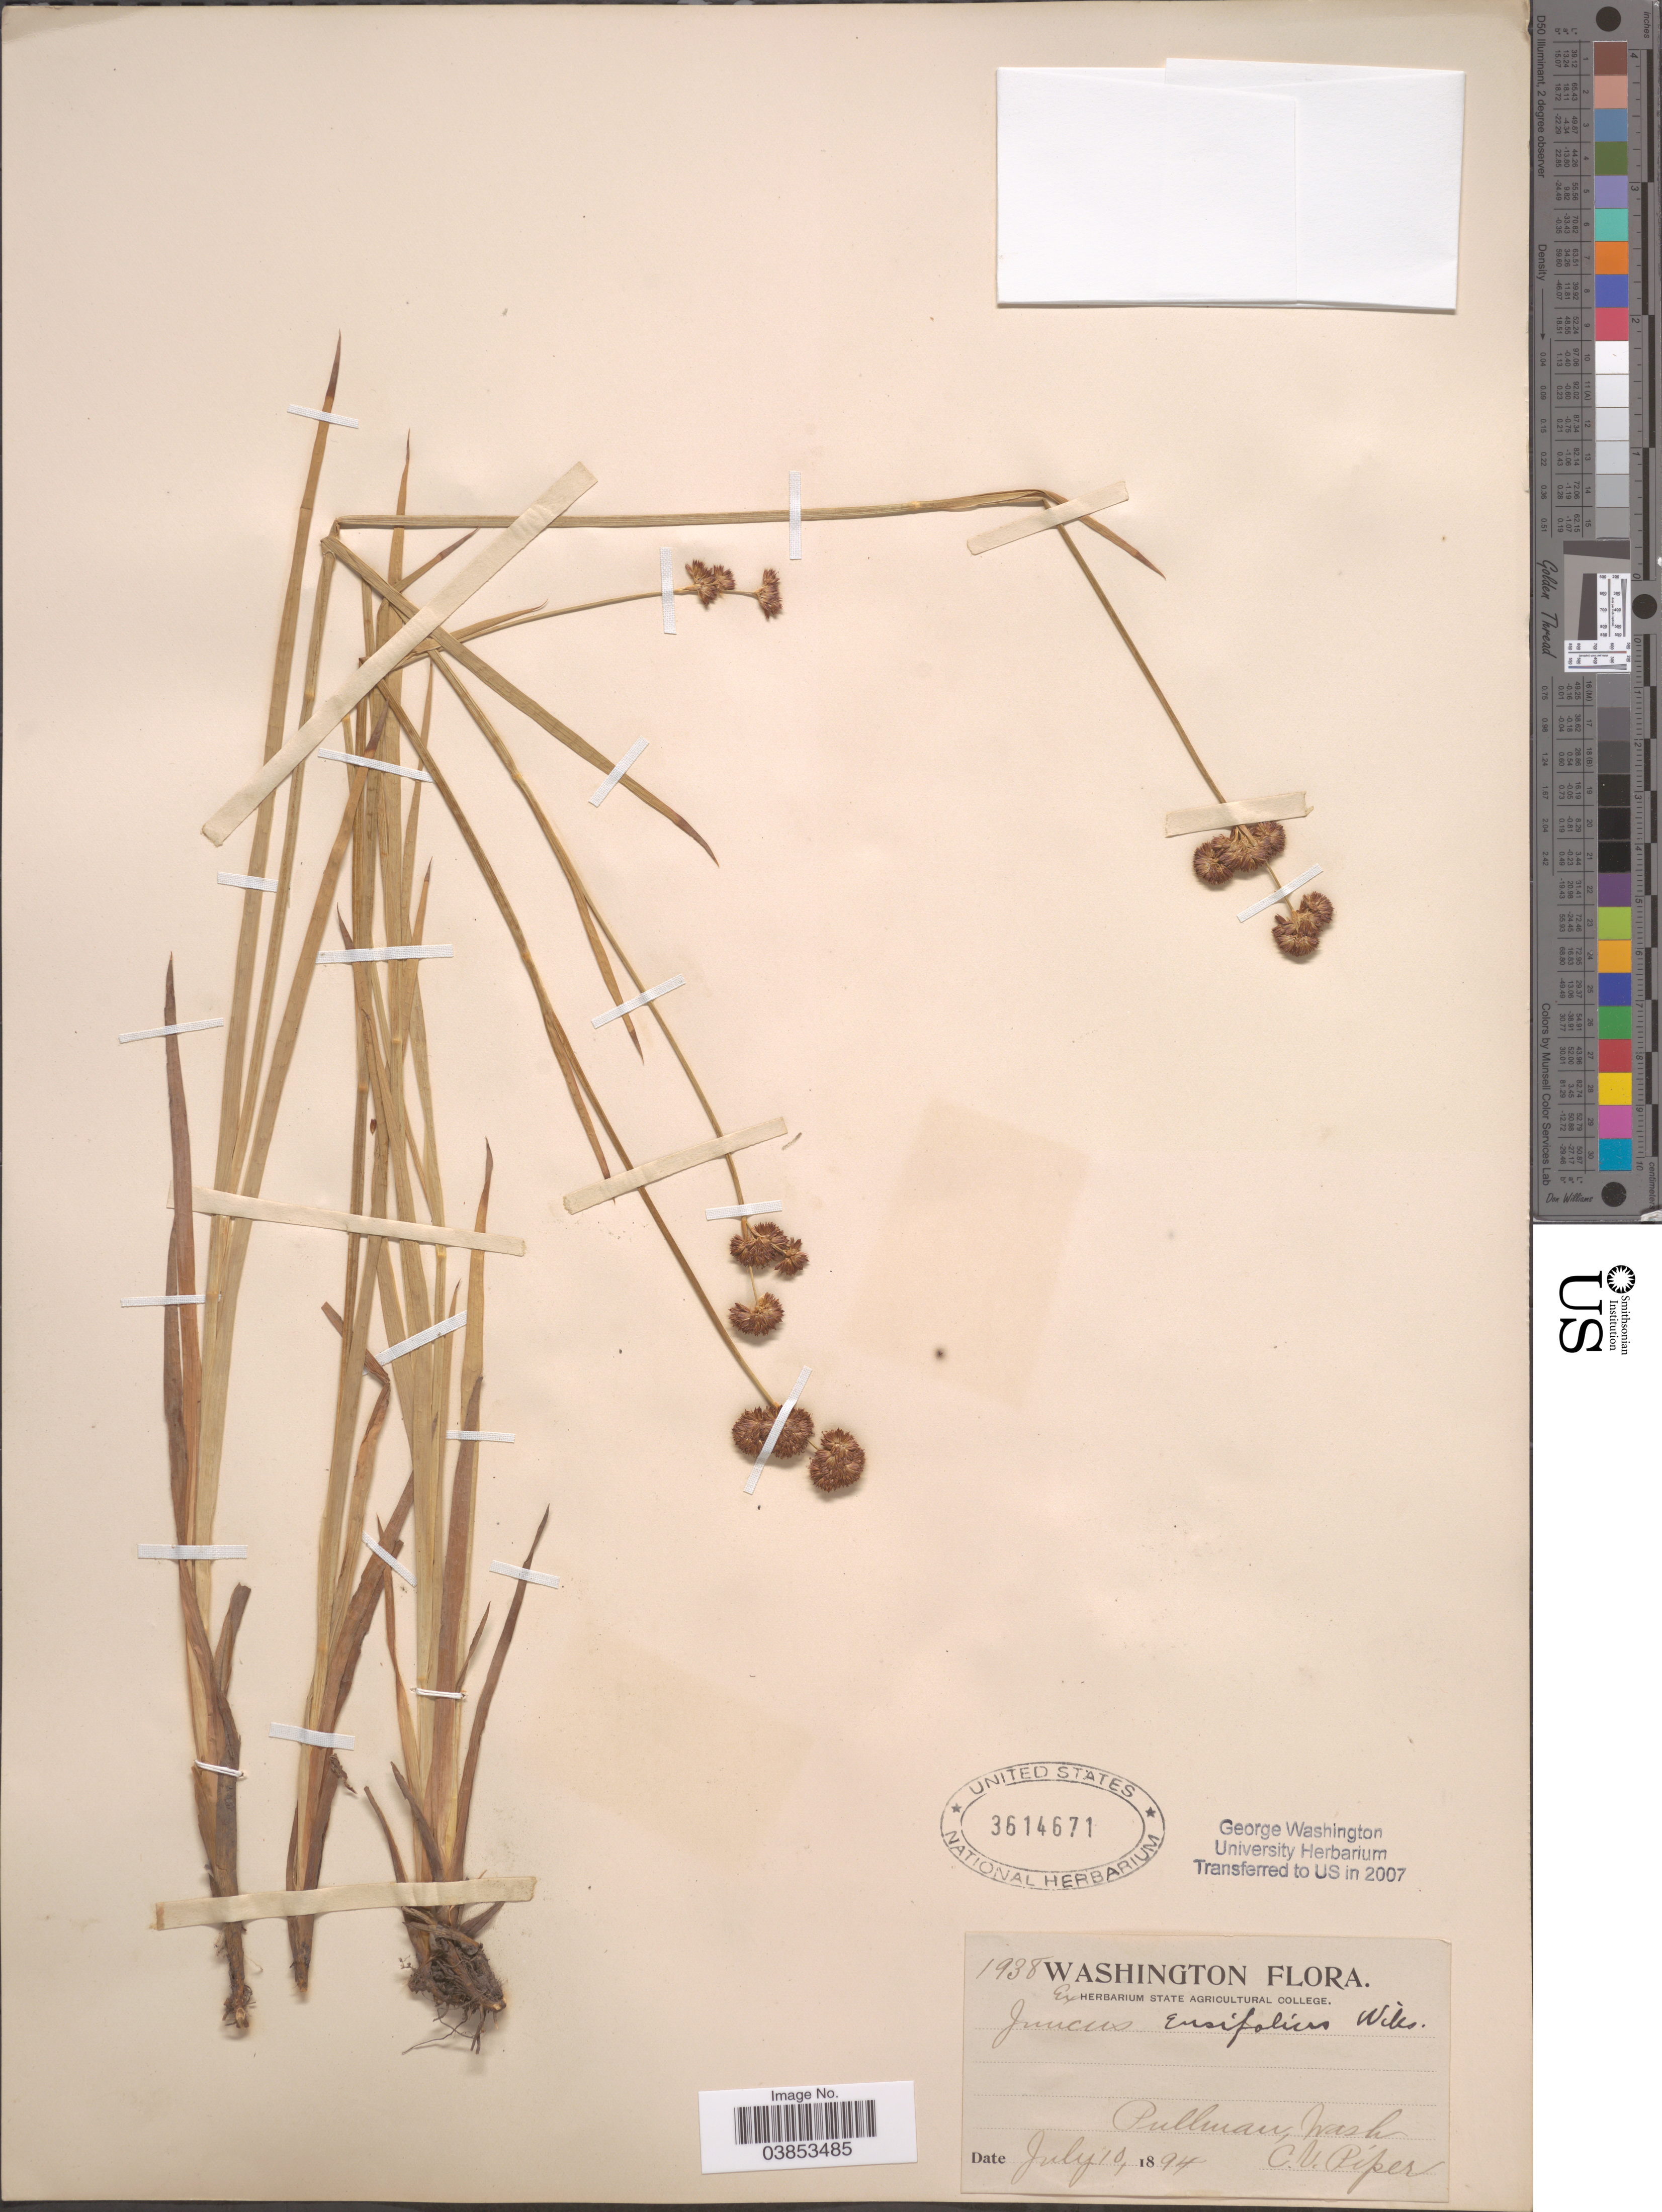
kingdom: Plantae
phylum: Tracheophyta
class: Liliopsida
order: Poales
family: Juncaceae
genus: Juncus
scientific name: Juncus ensifolius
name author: Wikstr.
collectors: C. V. Piper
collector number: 1938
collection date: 1894-07-10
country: United States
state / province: Washington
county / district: Whitman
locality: Pullman.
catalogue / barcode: US 3614671